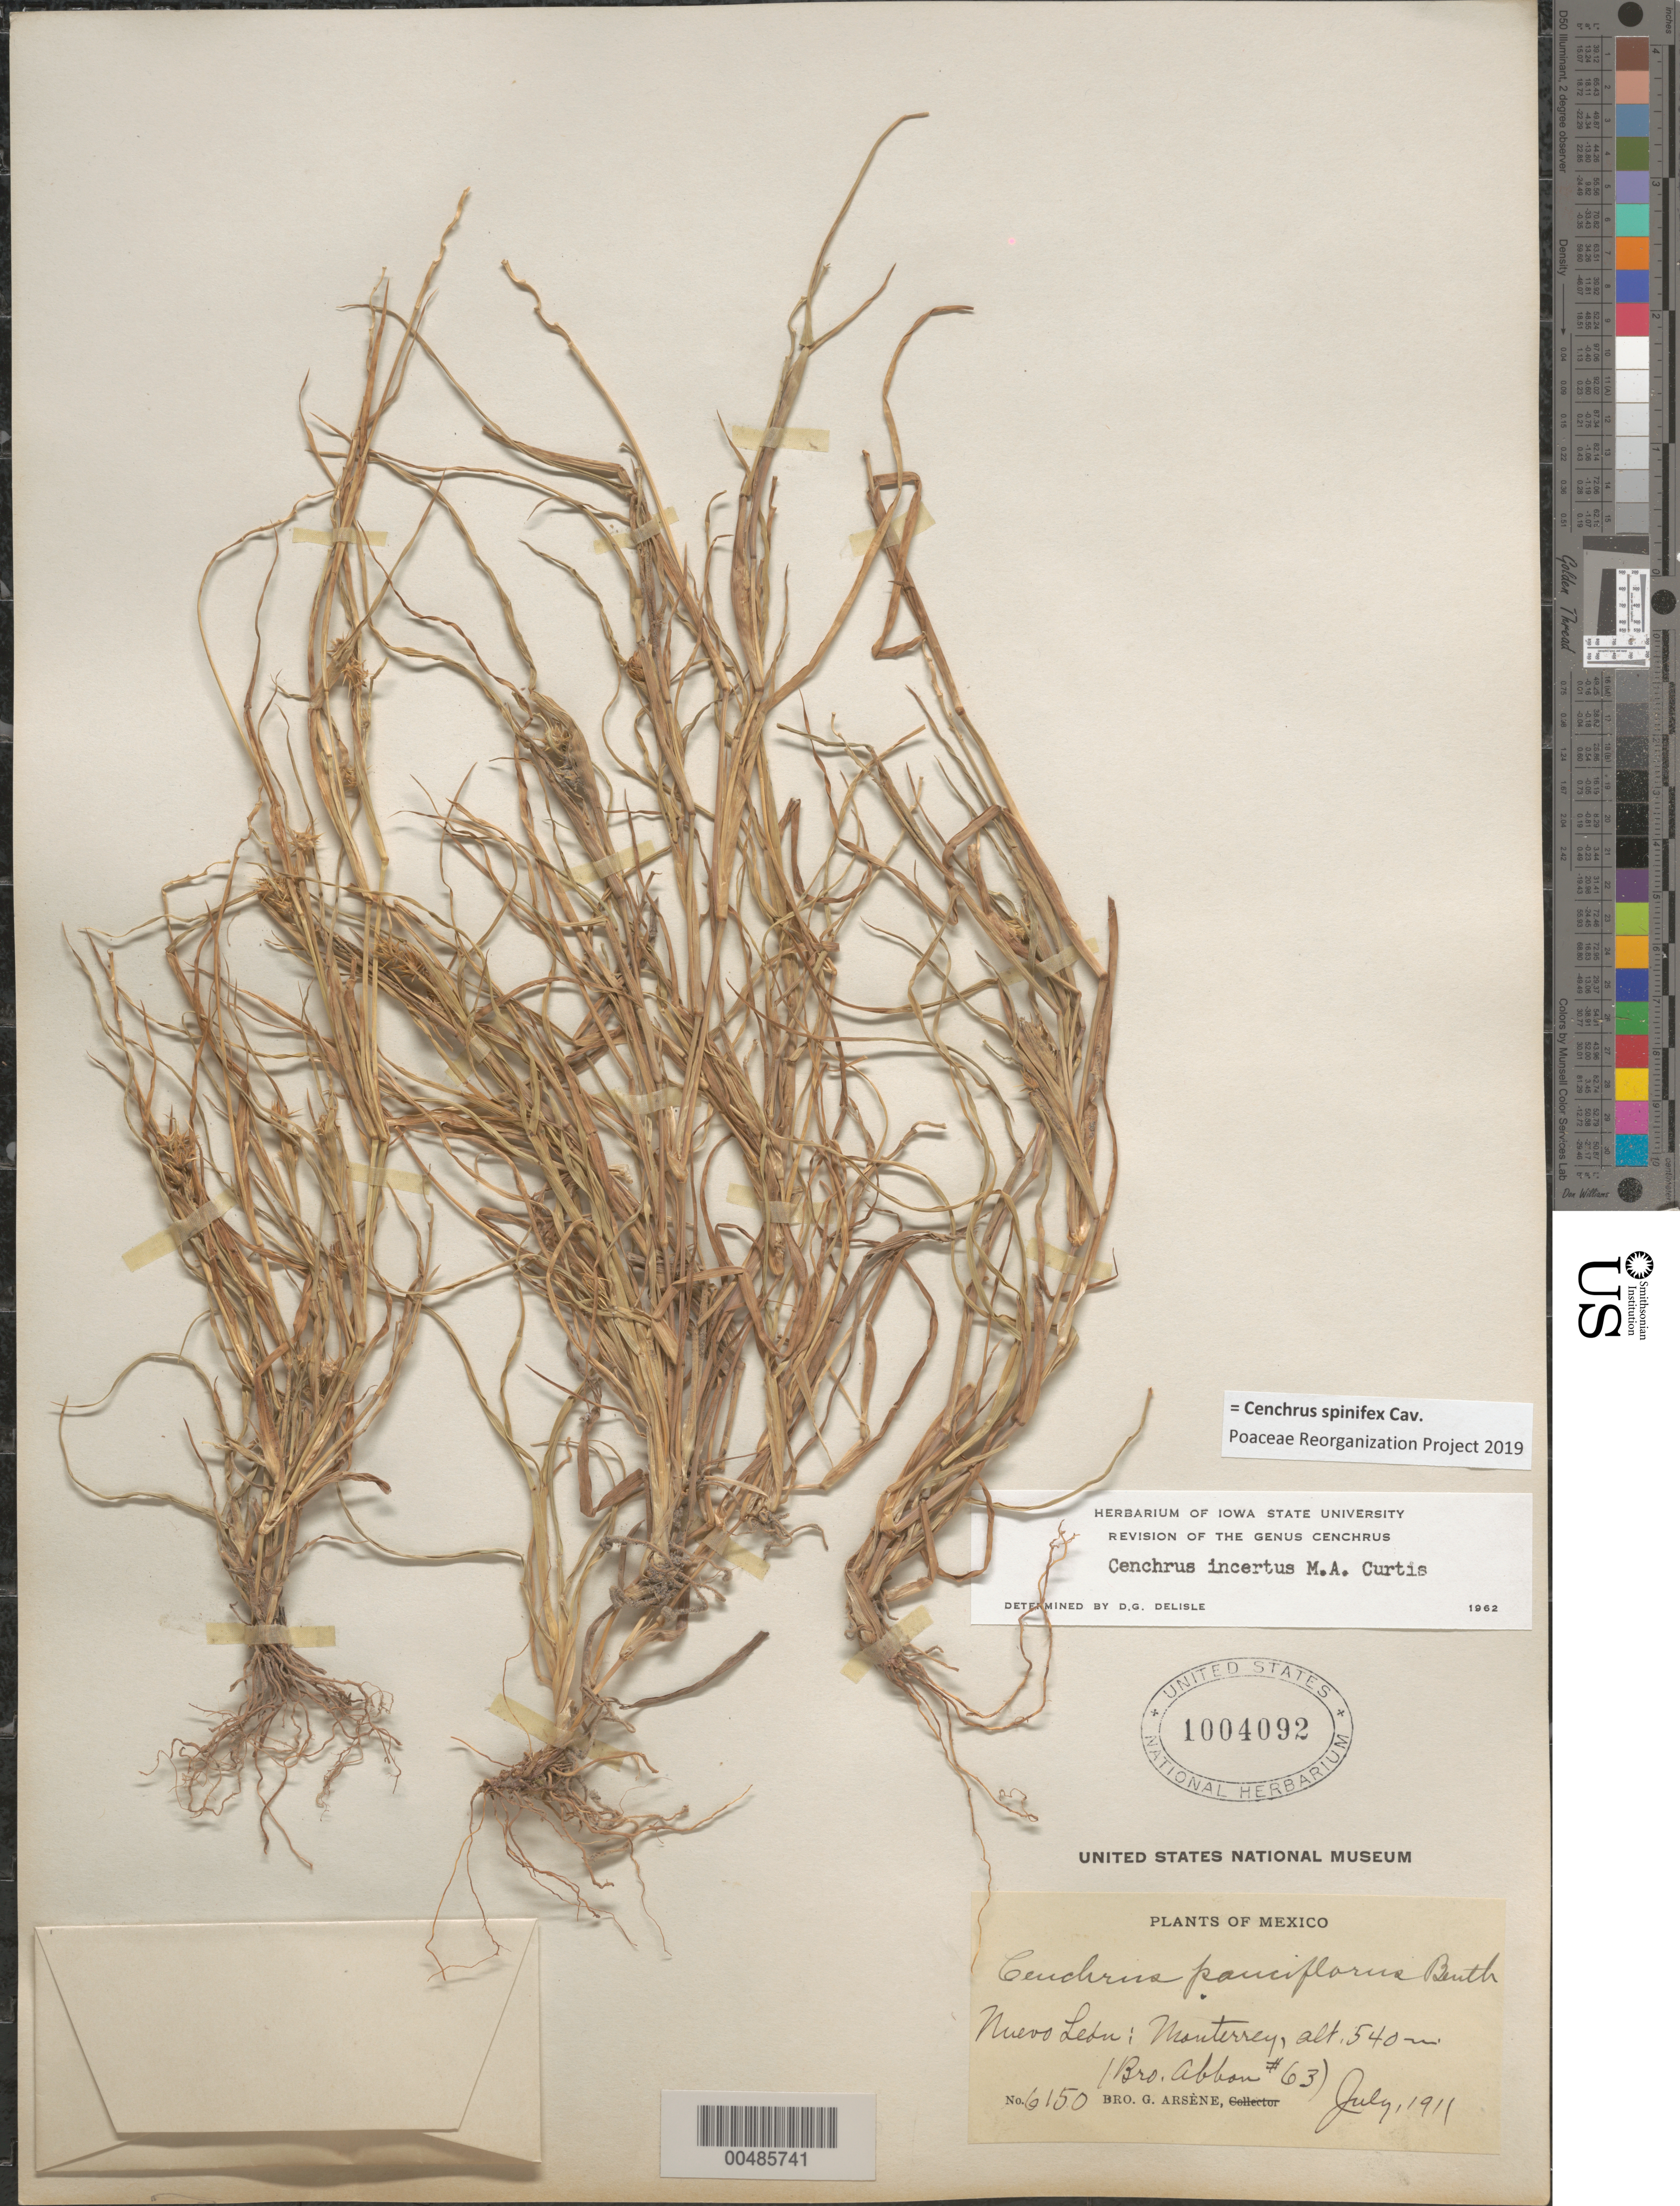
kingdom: Plantae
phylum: Tracheophyta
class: Liliopsida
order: Poales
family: Poaceae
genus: Cenchrus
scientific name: Cenchrus spinifex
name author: Cav.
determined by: Poaceae Reorganization Project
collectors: Bro. Abbon & Bro. G. Arsène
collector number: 63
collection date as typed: Jul 1911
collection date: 1911-07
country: Mexico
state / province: Nuevo Leon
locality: Monterrey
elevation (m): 540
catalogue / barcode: US 1004092